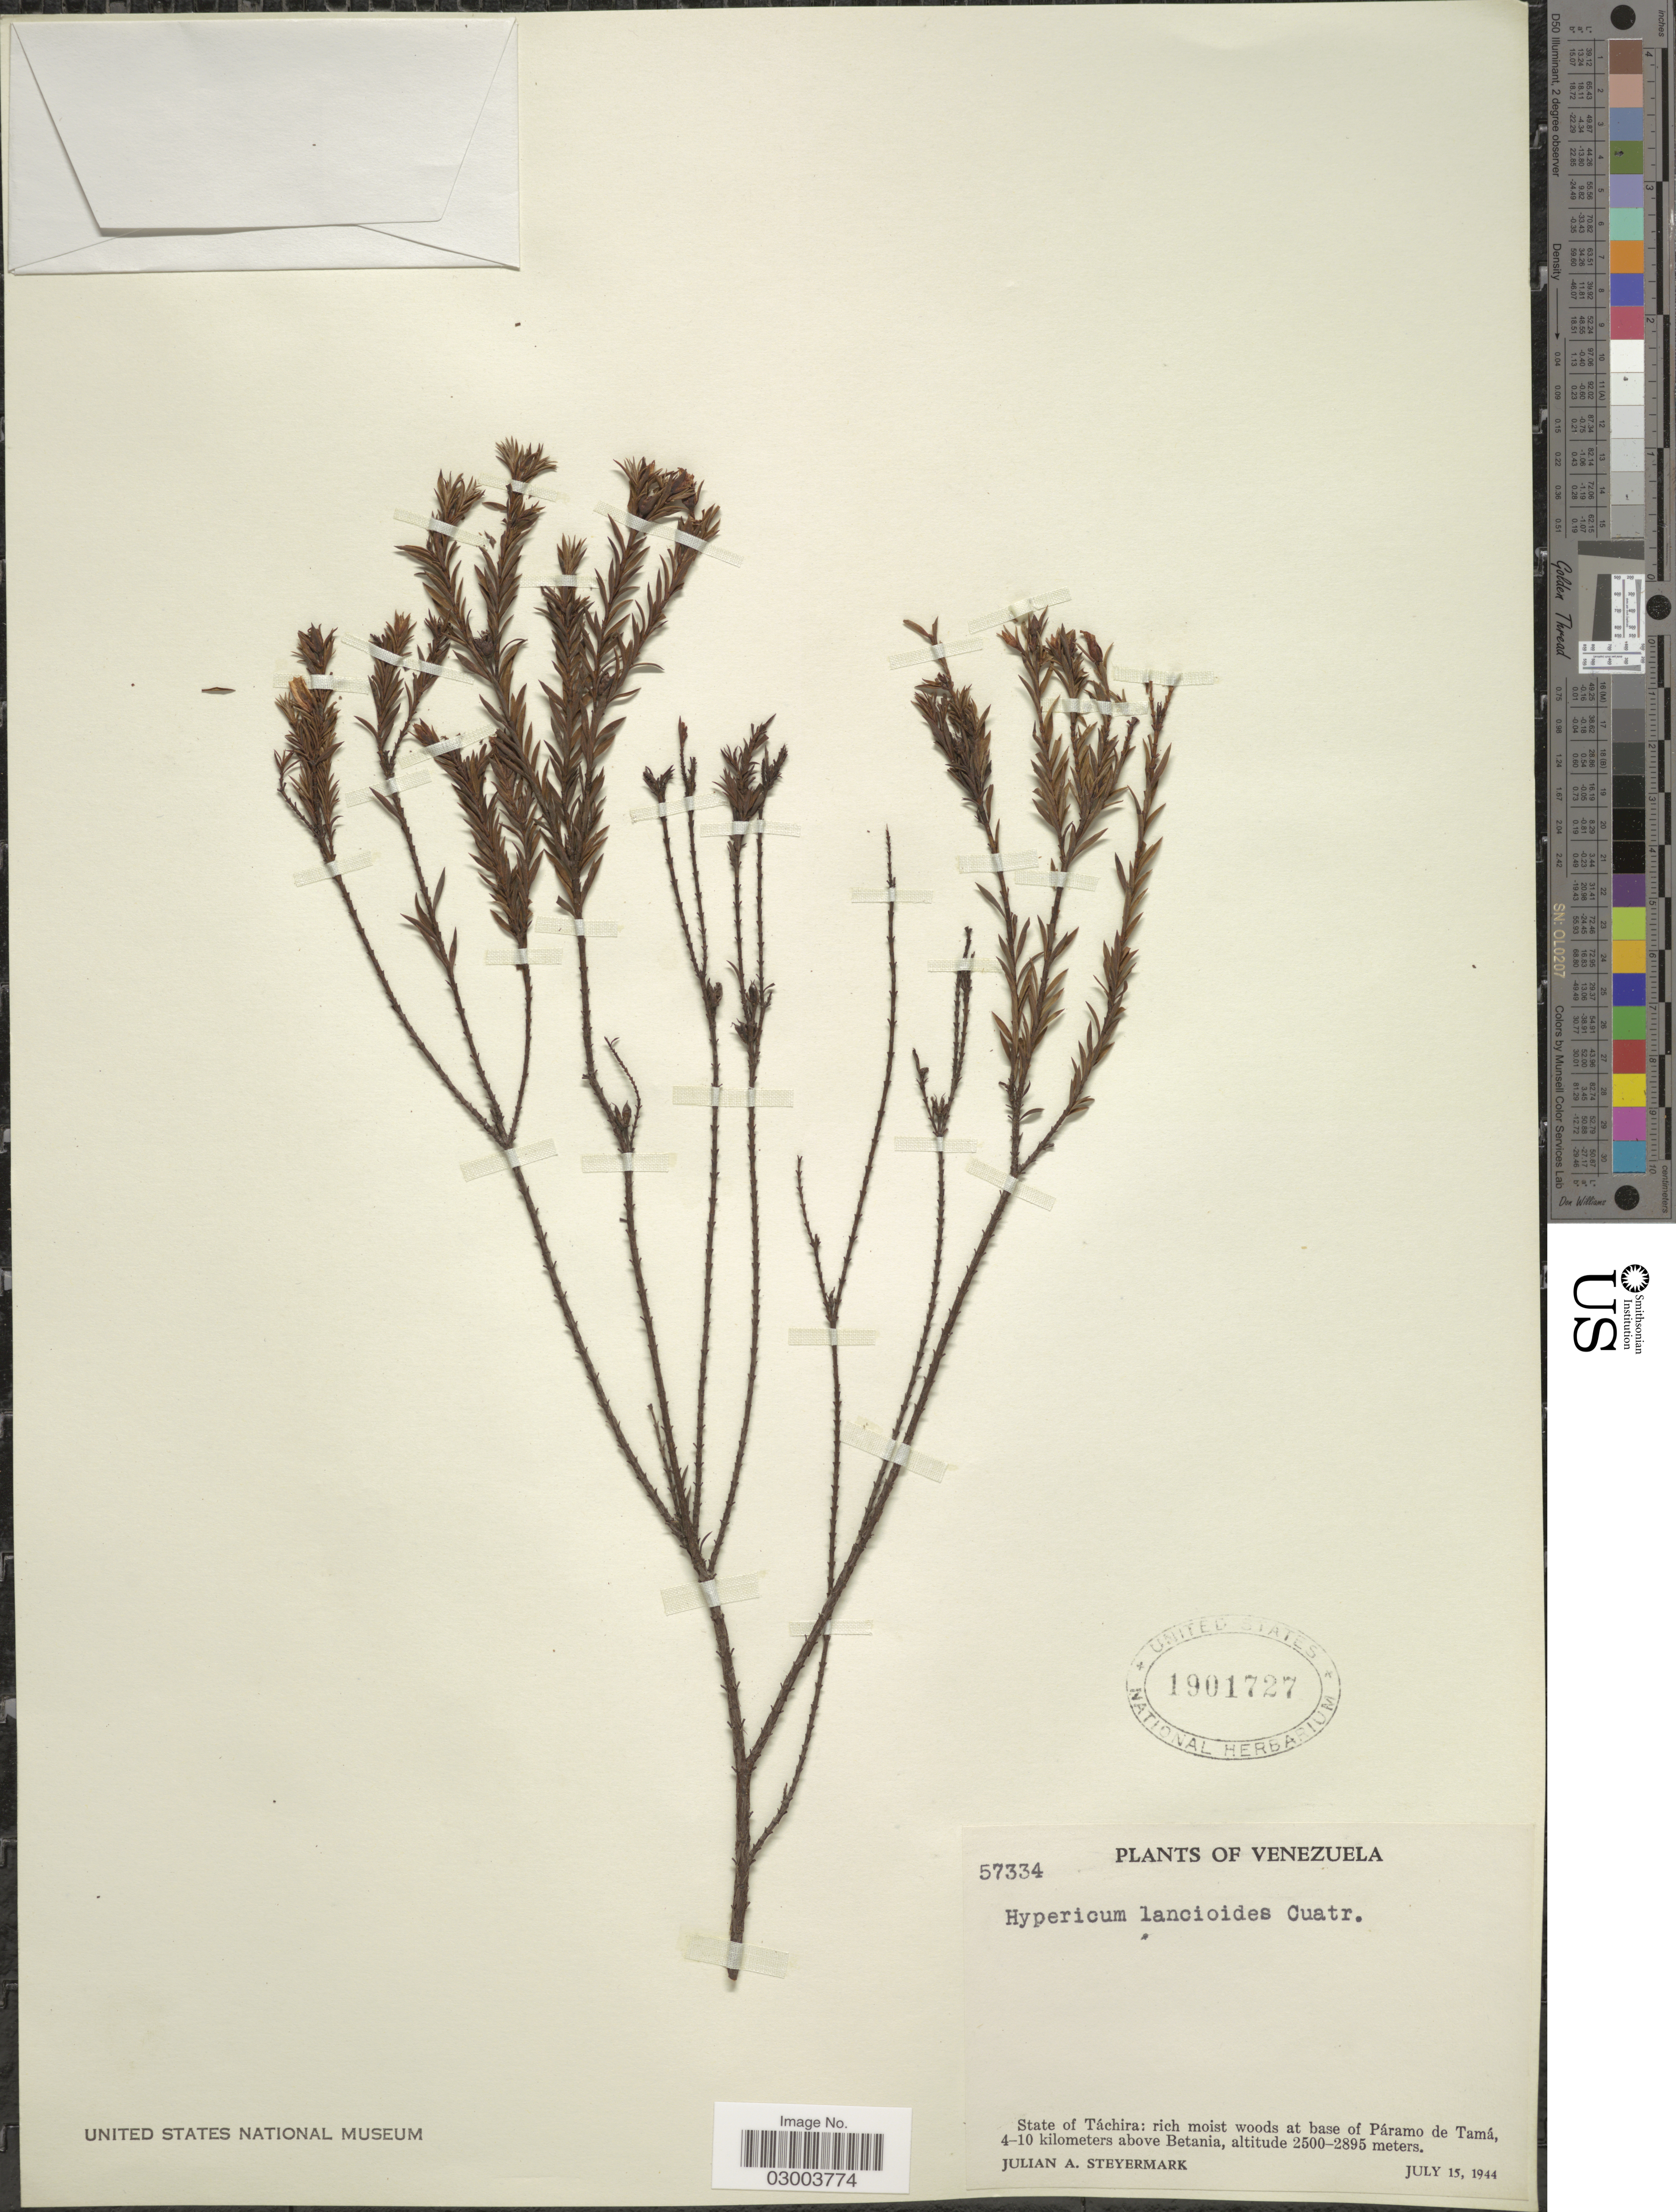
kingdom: Plantae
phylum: Tracheophyta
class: Magnoliopsida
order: Malpighiales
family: Hypericaceae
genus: Hypericum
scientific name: Hypericum lancioides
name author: Cuatrec.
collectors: J. Steyermark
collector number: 57334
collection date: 1944-07-15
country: Venezuela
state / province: Tachira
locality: Rich moist woods at base of Páramo de Tamá, 4-10 kilometers above Betania.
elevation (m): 2500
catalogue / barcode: US 1901727